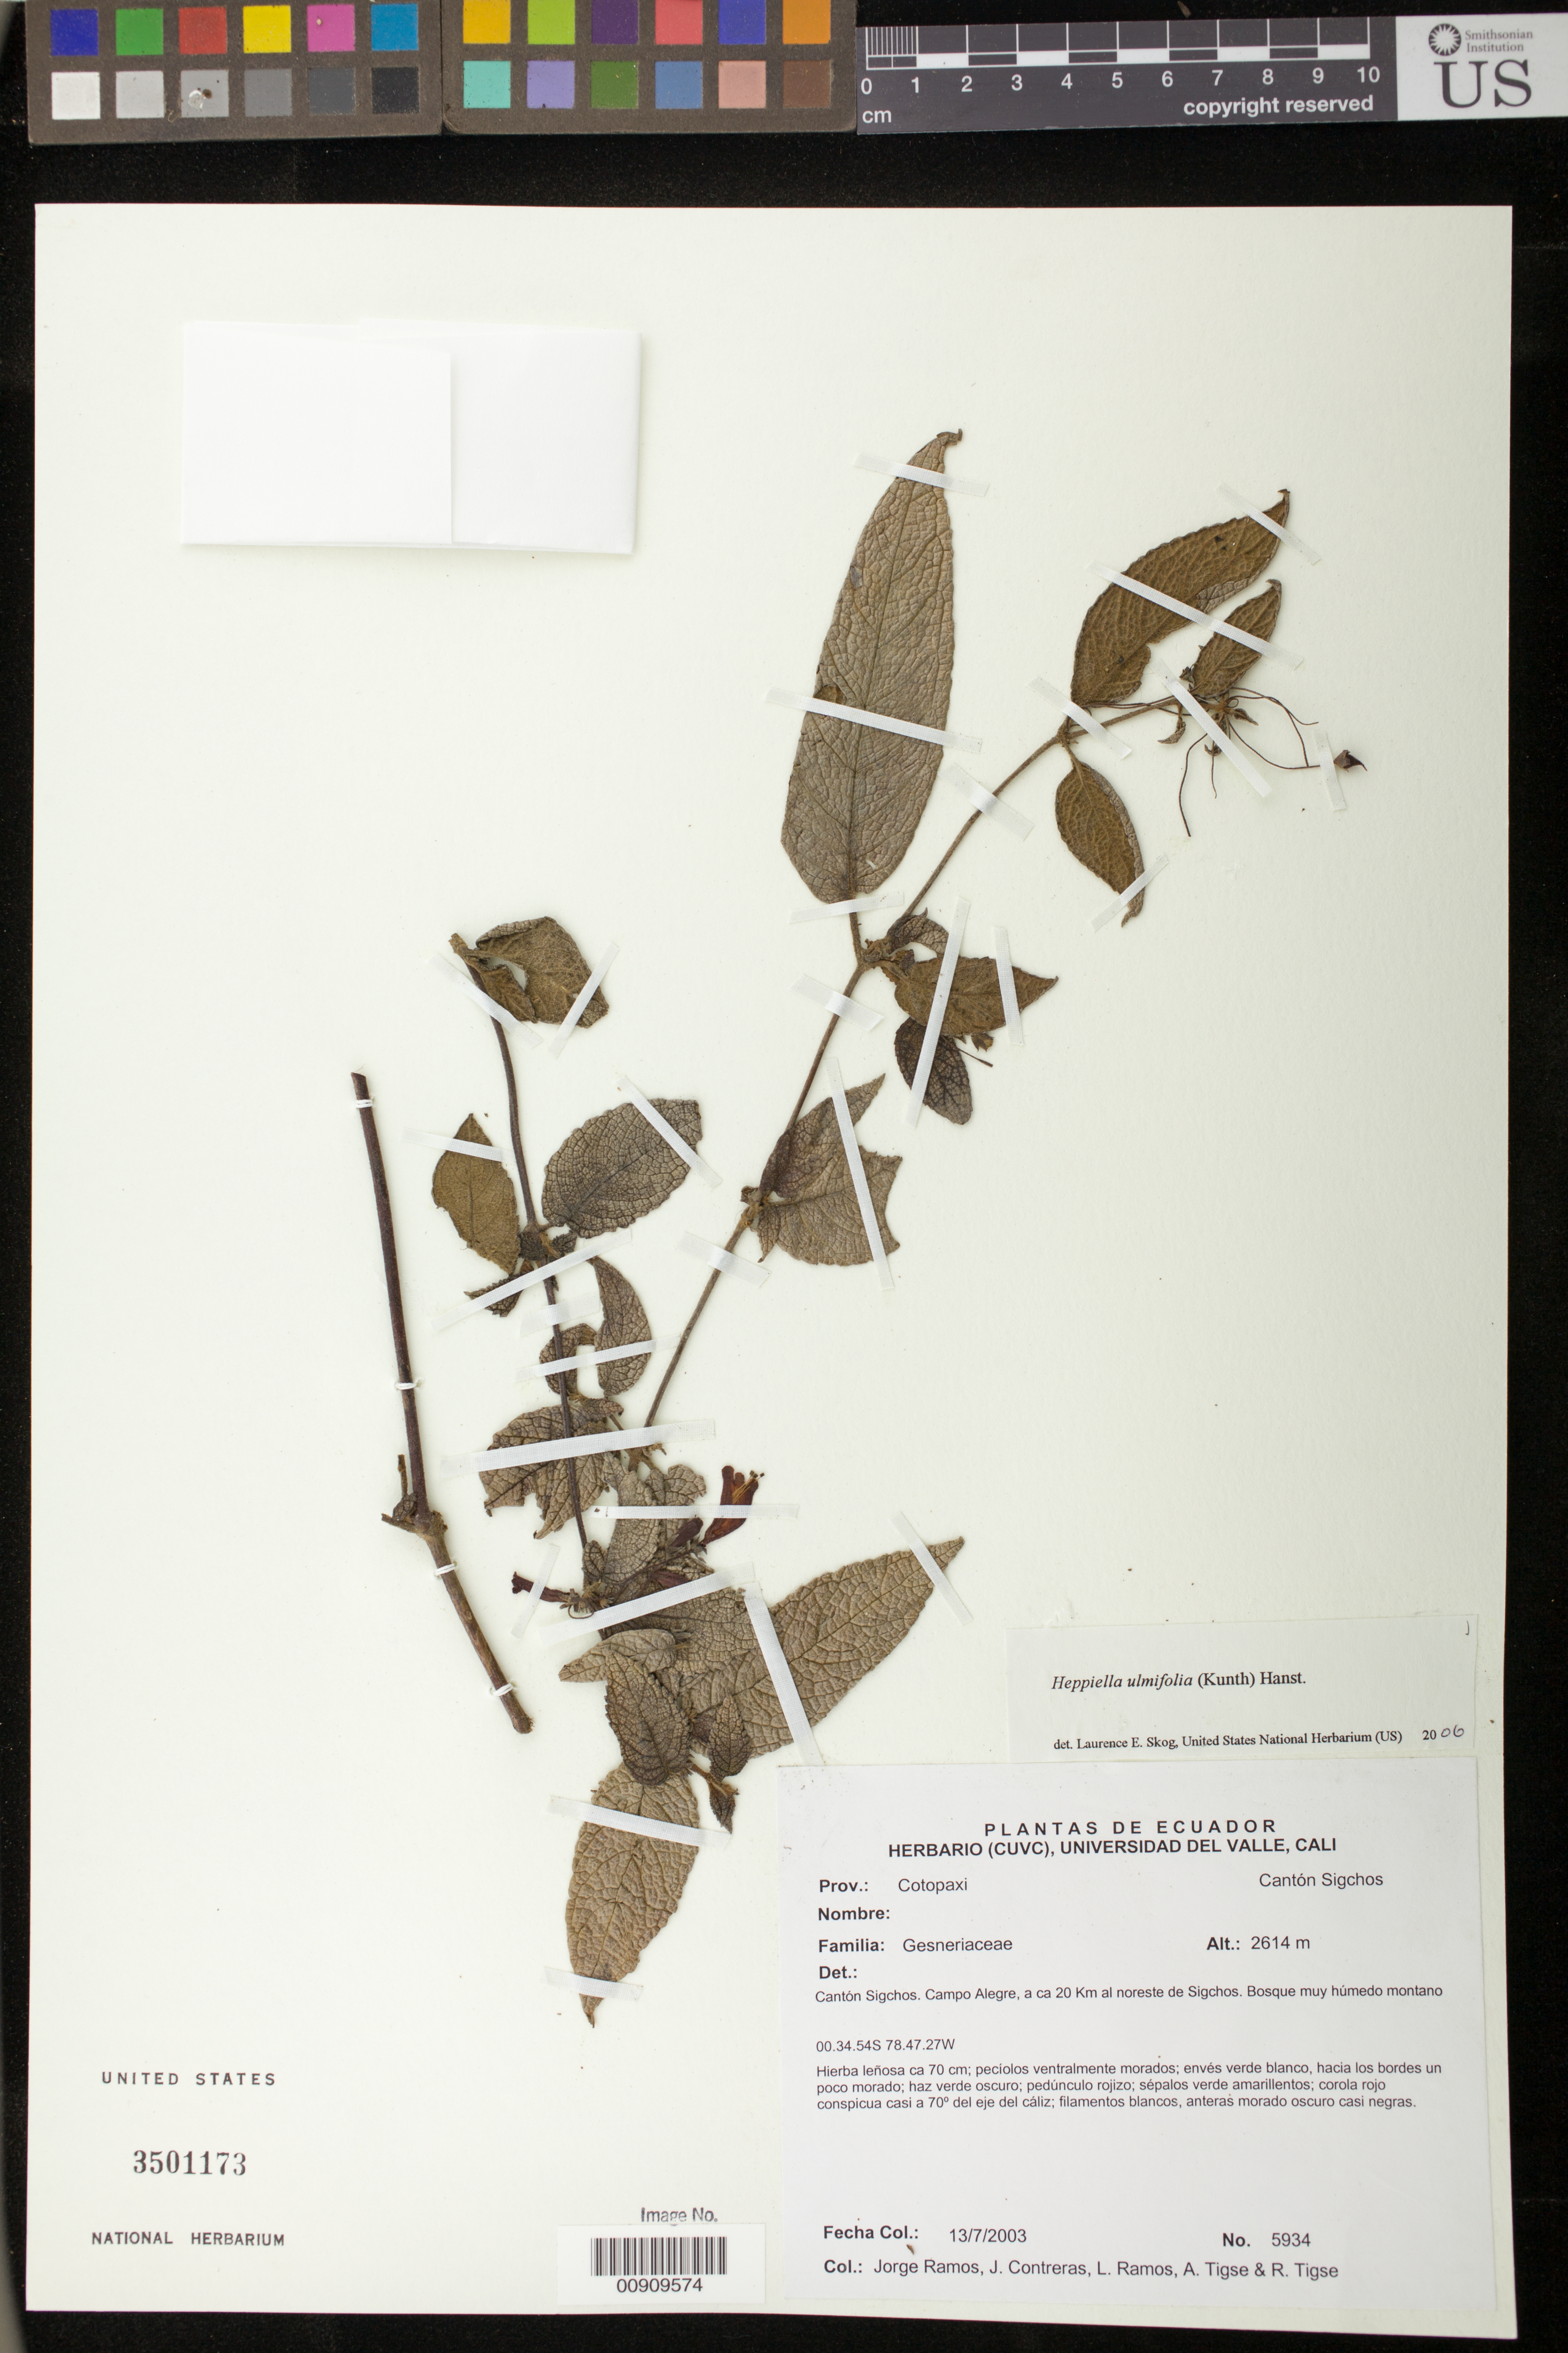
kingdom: Plantae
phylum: Tracheophyta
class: Magnoliopsida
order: Lamiales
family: Gesneriaceae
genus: Heppiella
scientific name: Heppiella ulmifolia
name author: (Kunth) Hanst.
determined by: Skog, Laurence E.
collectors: J. Ramos, J. Contreras, L. Ramos, A. Tigse & R. Tigse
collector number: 5934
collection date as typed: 13 Jul 2003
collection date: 2003-07-13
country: Ecuador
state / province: Cotopaxi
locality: Cantón Sigchos. Campo Alegre, a ca. 20 km al noreste de Sigchos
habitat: Bosque muy húmedo montano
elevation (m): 2614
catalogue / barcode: US 3501173